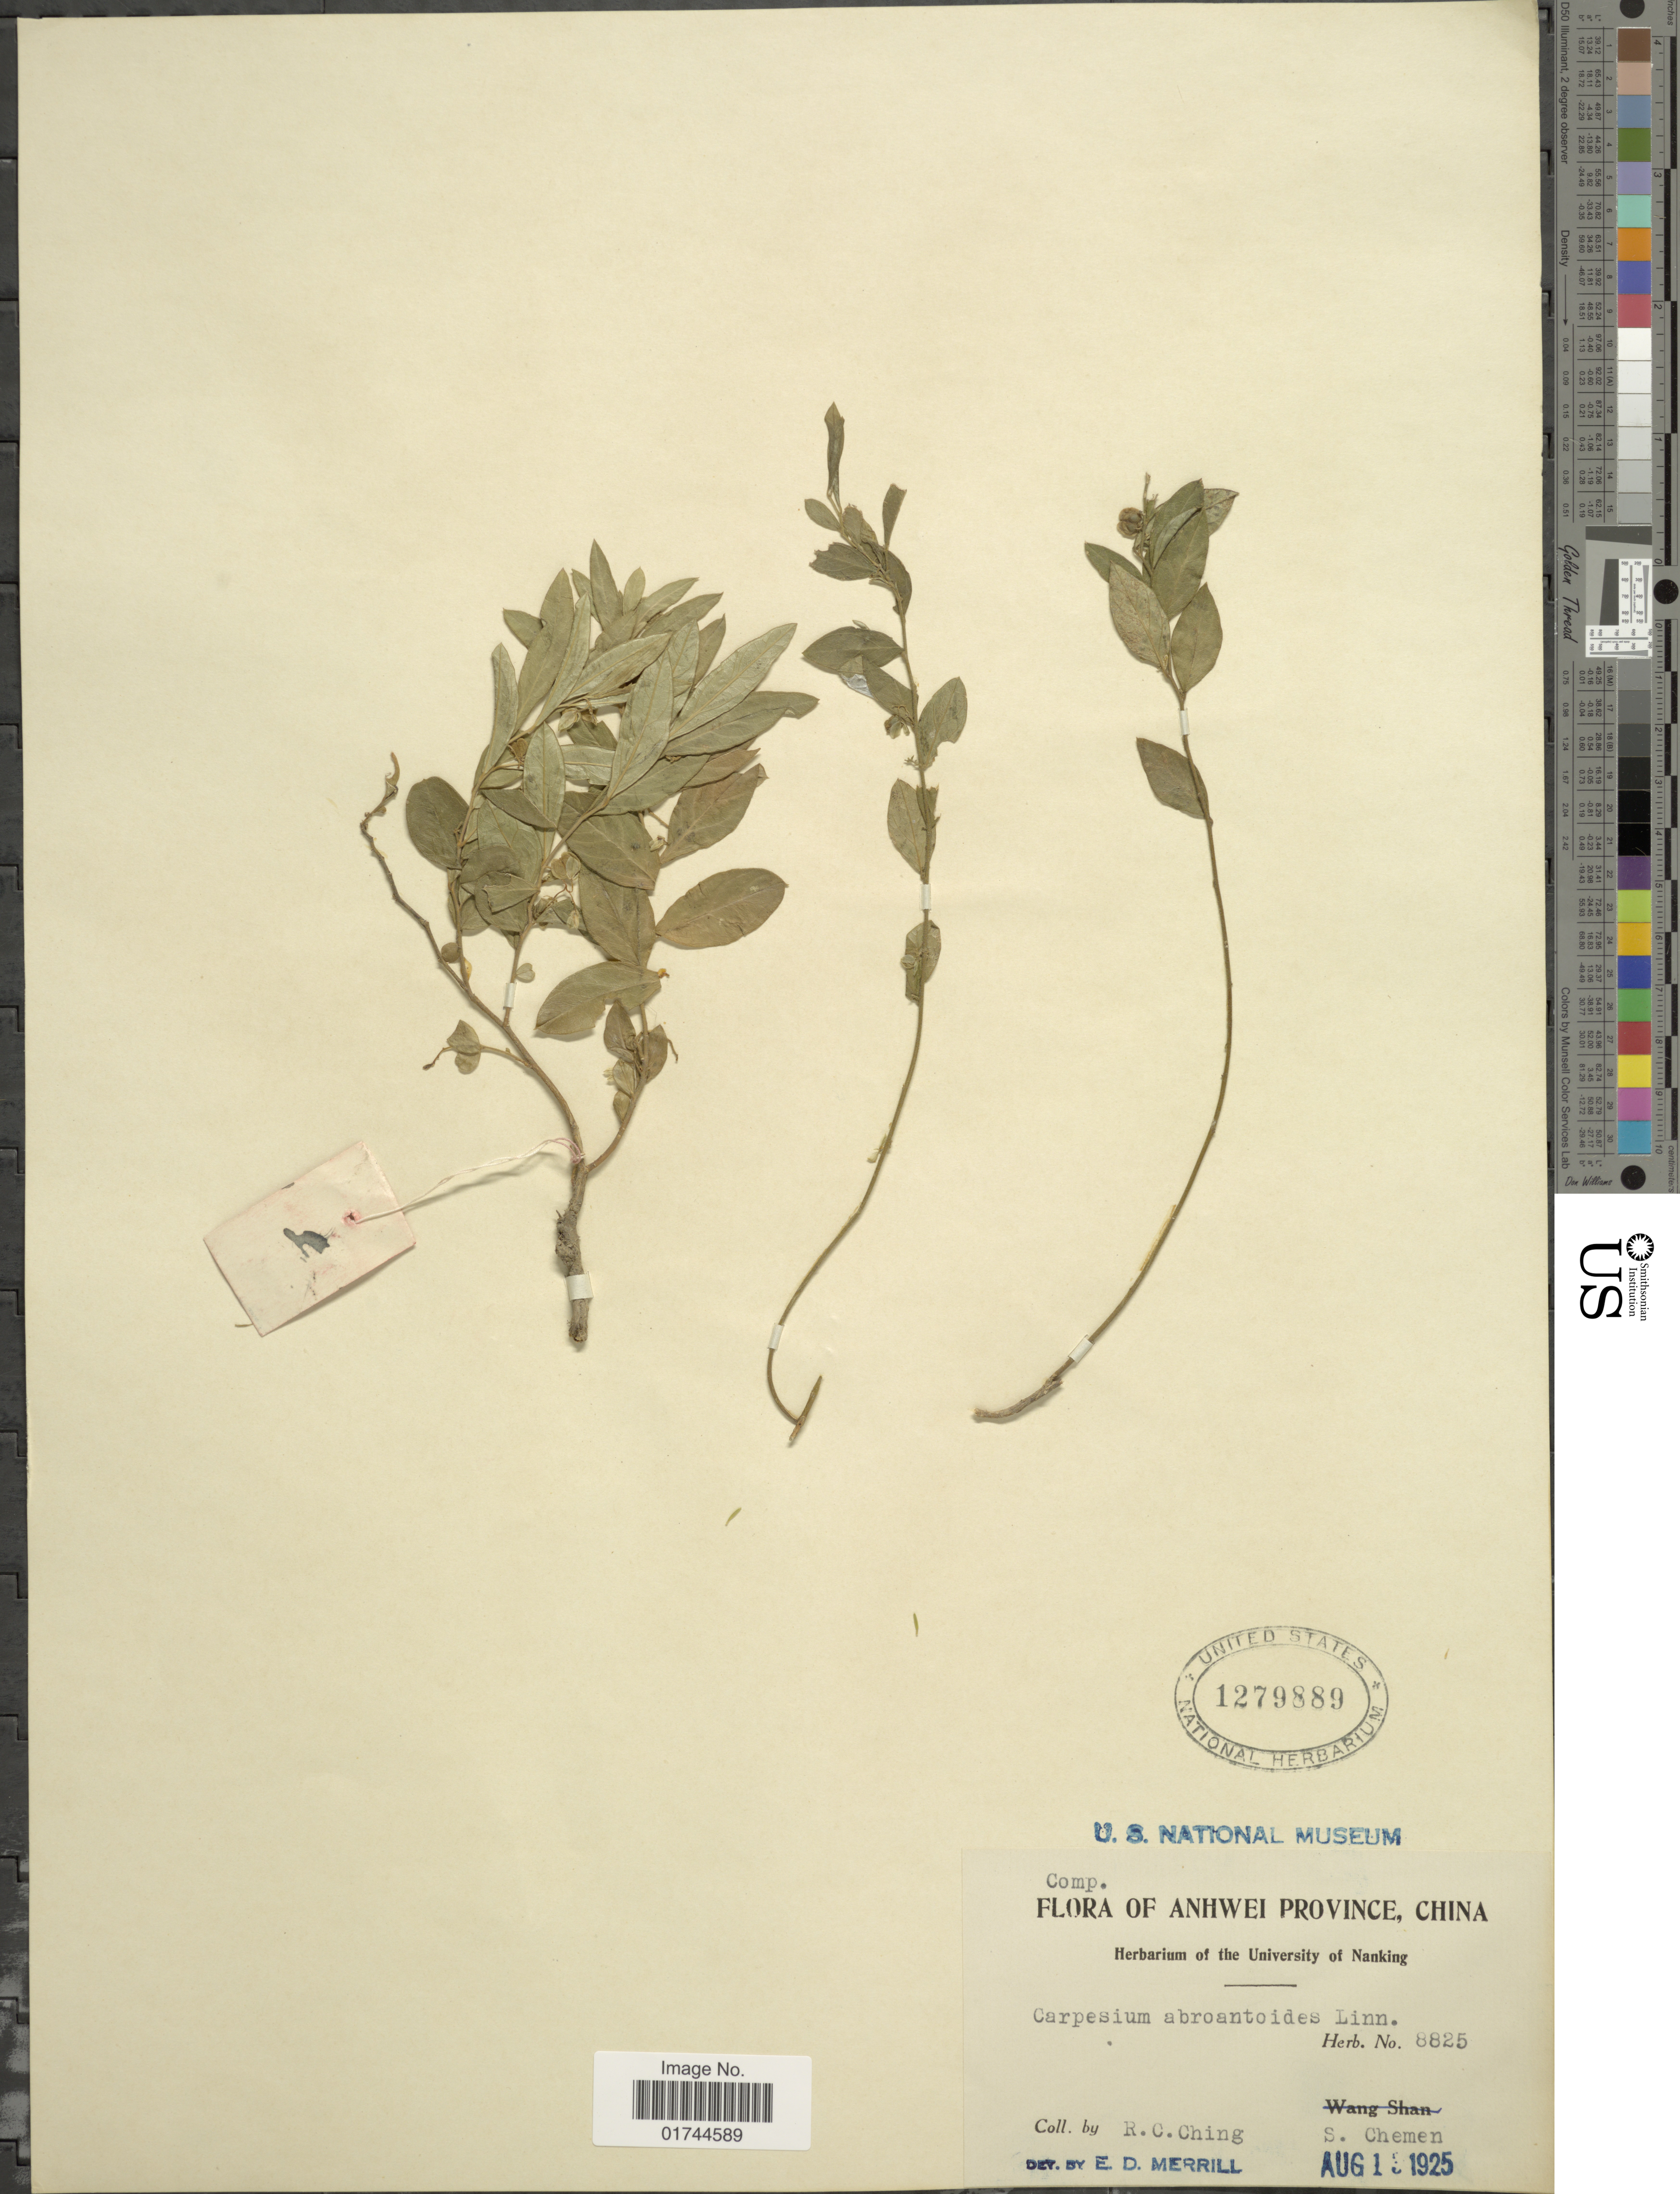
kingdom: Plantae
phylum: Tracheophyta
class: Magnoliopsida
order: Asterales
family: Asteraceae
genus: Carpesium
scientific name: Carpesium abrotanoides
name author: L.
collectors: R. C. Ching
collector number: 8825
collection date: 1925-08-13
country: China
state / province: Anhui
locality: Anhwei Province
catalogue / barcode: US 1279889